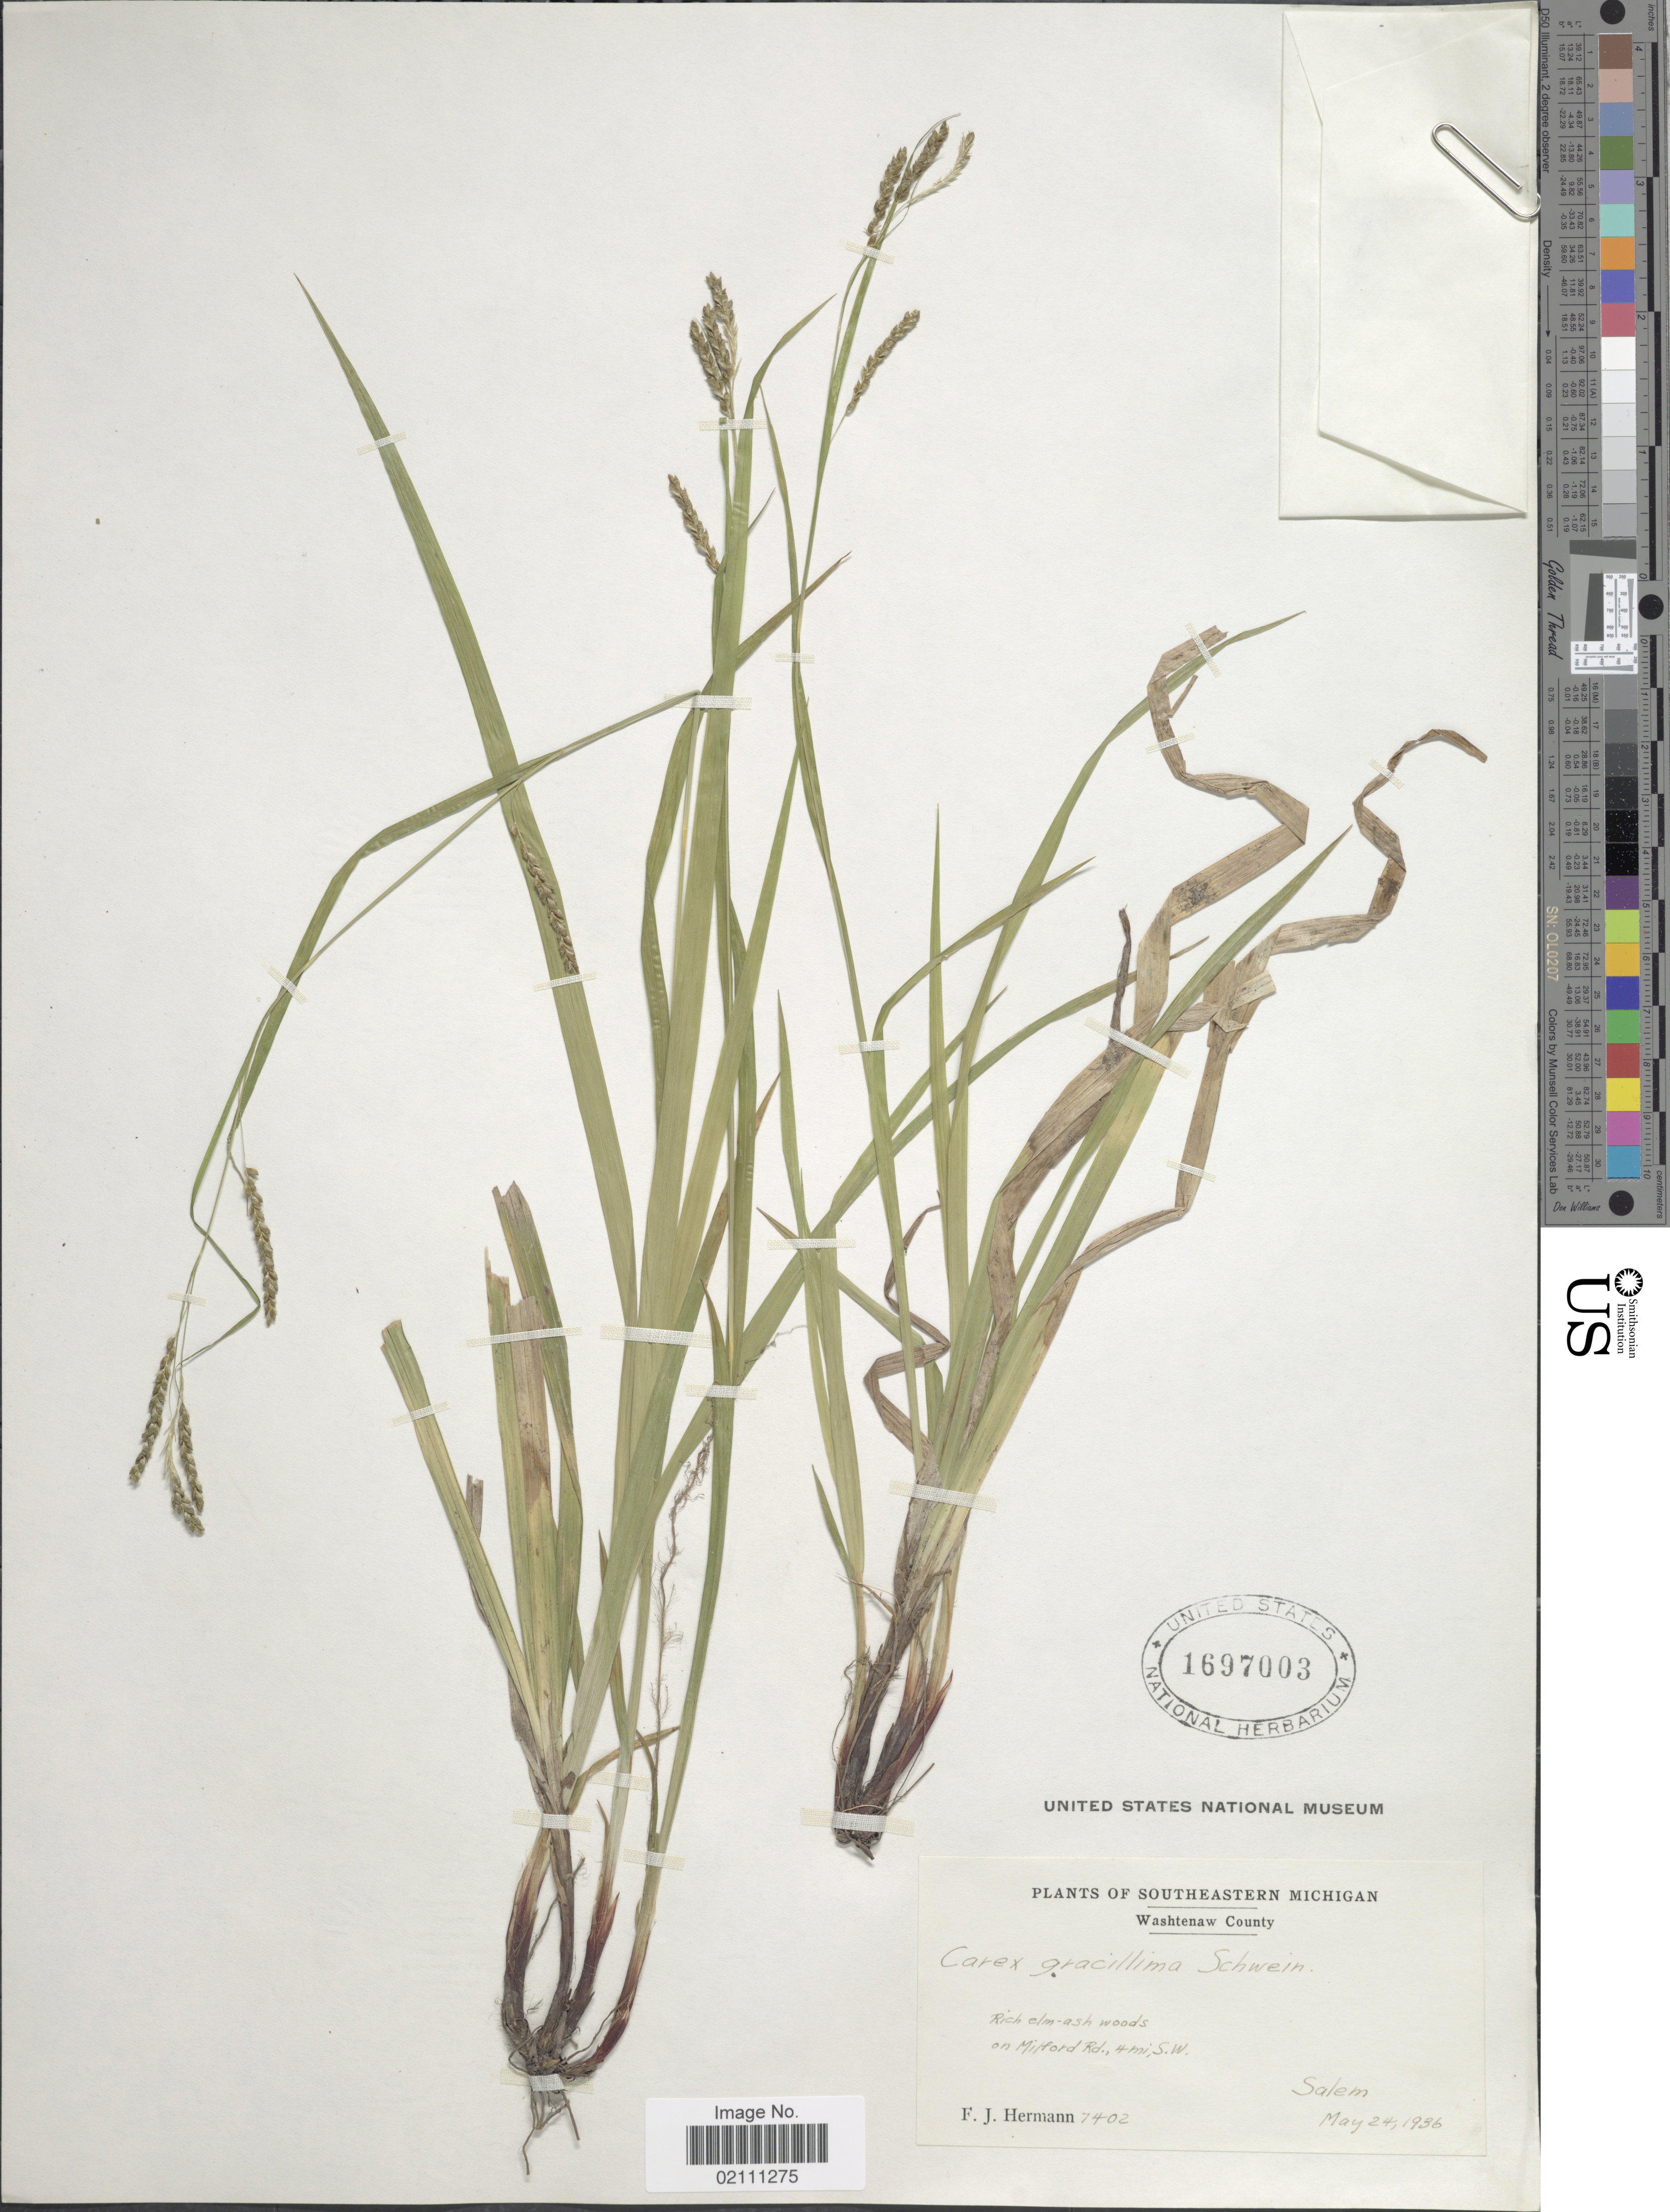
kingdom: Plantae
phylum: Tracheophyta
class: Liliopsida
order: Poales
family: Cyperaceae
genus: Carex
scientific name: Carex gracillima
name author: Schwein.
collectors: F. J. Hermann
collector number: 7402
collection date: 1936-05-24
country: United States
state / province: Michigan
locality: Southeastern Michigan, Washtenaw County, on Milford Rd., 4 mi. S.W., Salem.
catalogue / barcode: US 1697003